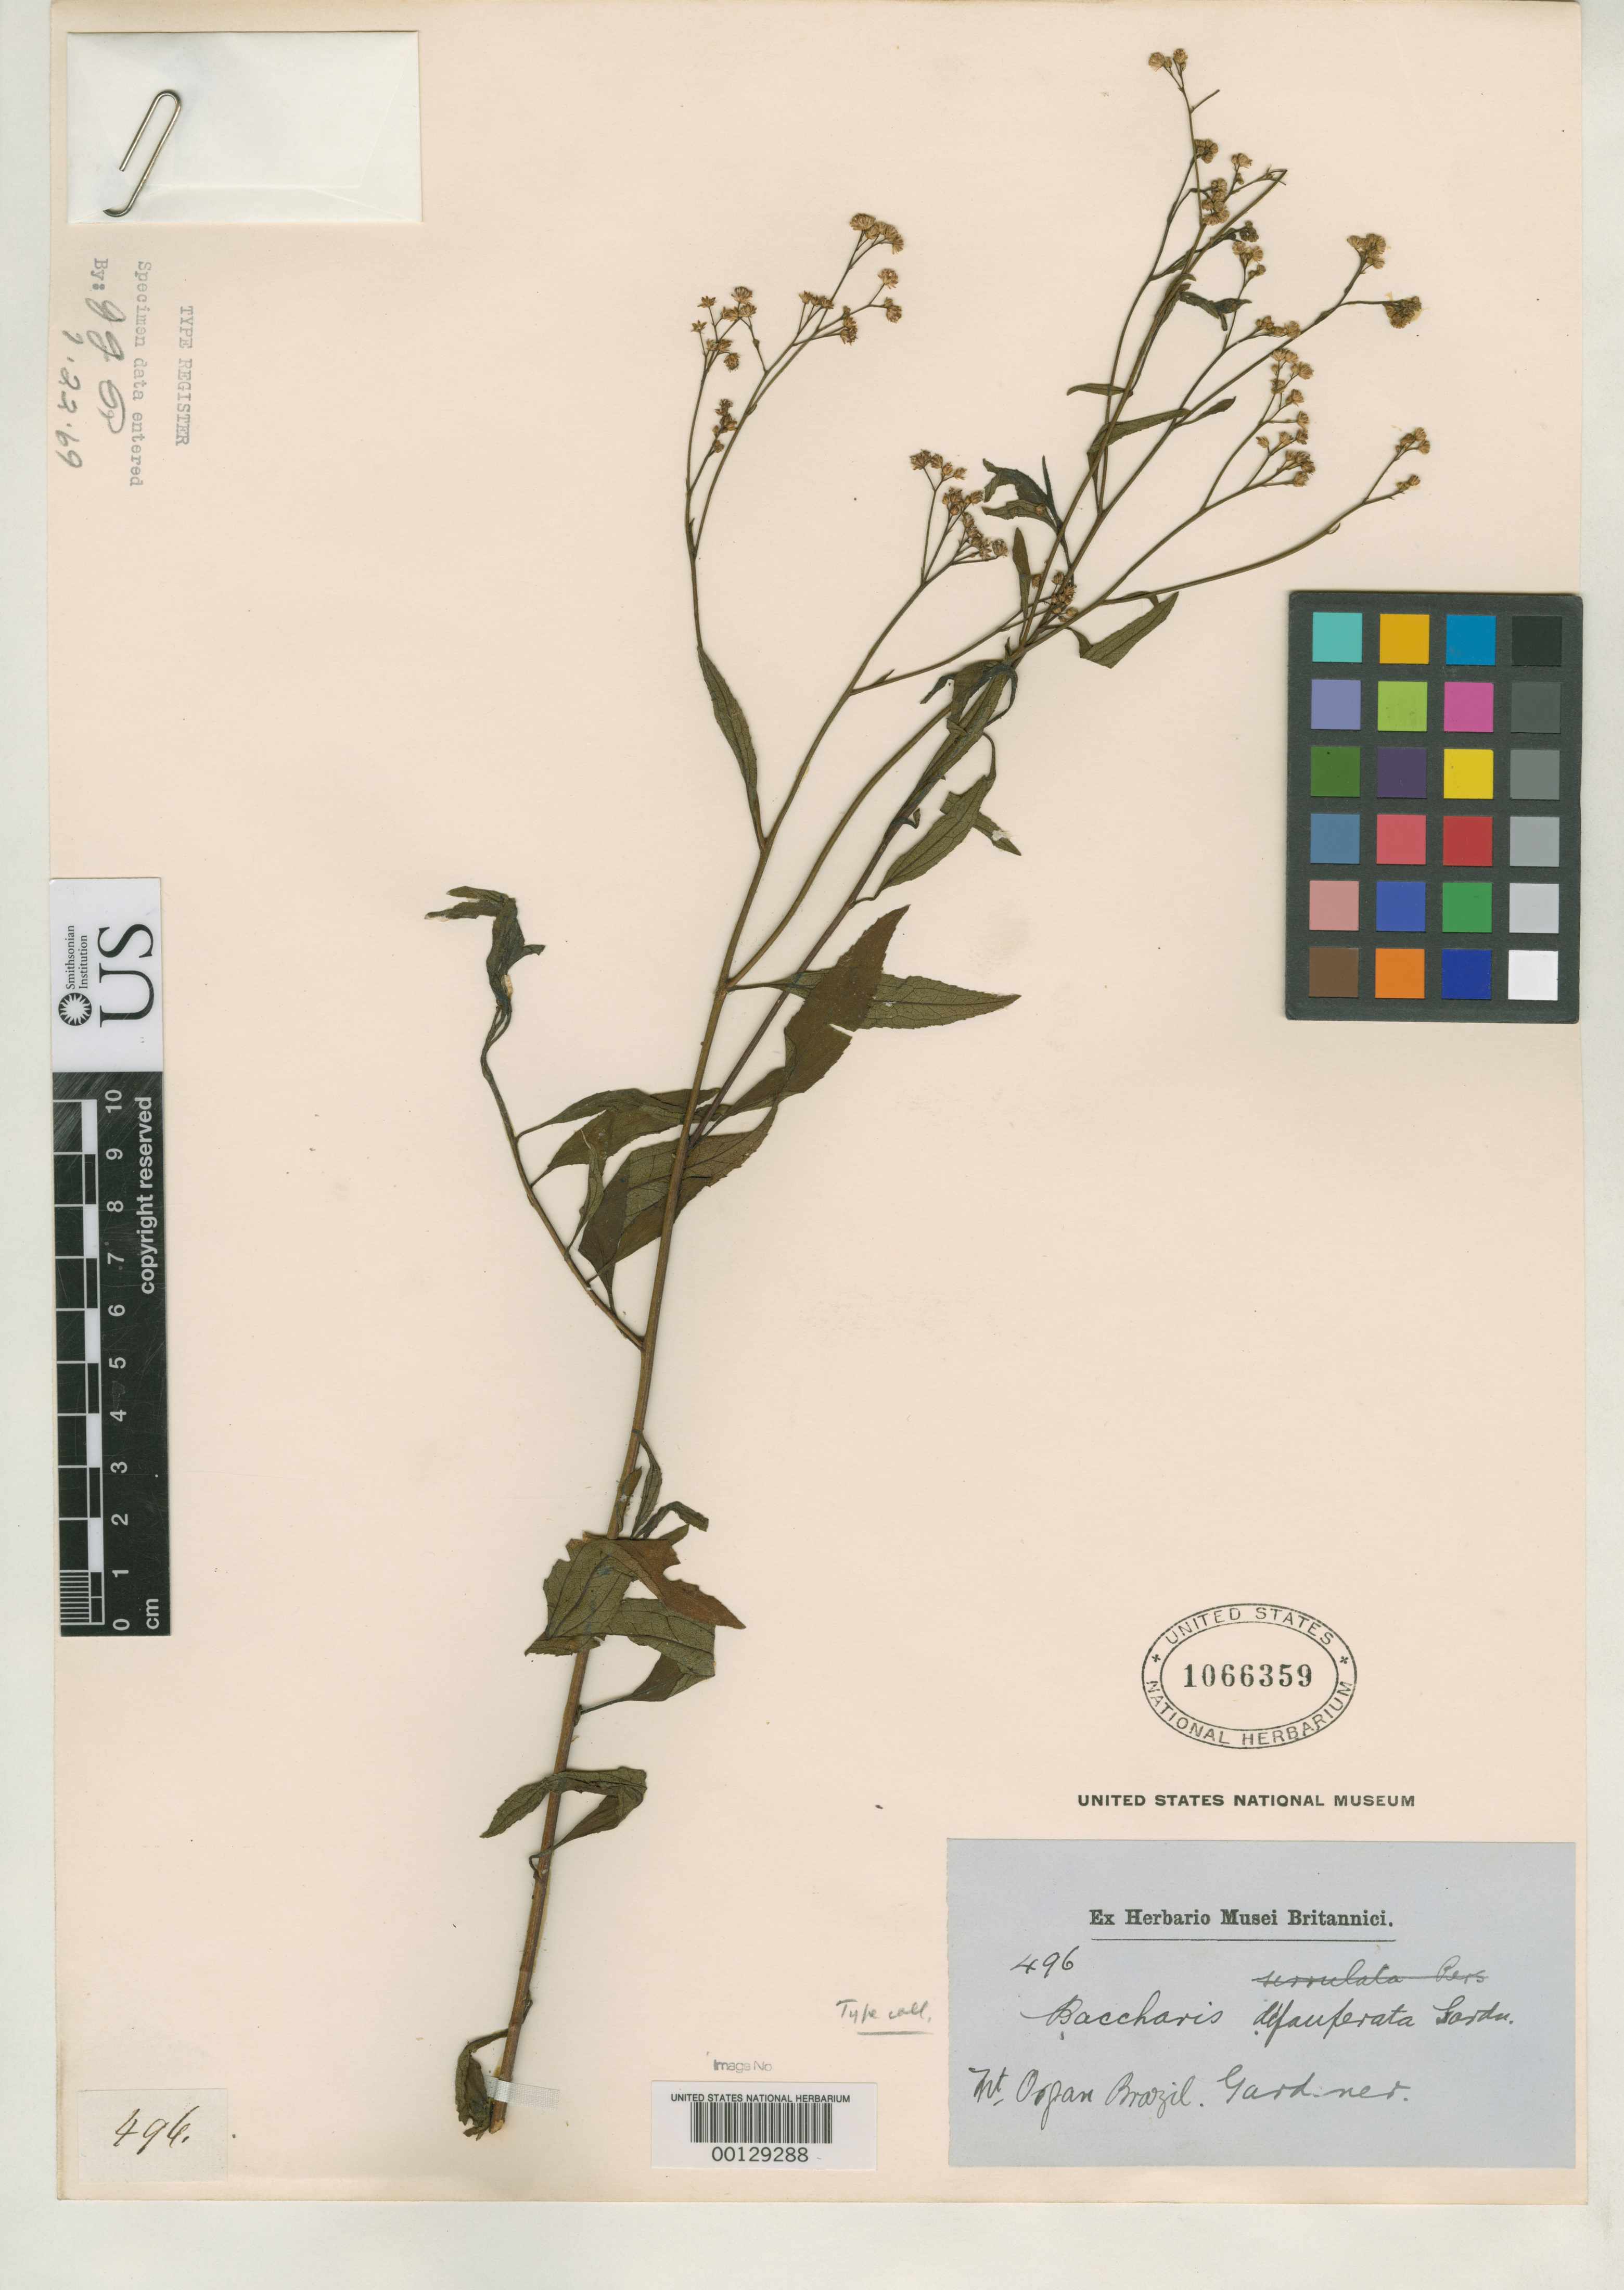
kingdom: Plantae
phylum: Tracheophyta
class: Magnoliopsida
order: Asterales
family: Asteraceae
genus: Baccharis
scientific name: Baccharis depauperata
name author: Gardner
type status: Isotype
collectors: G. Gardner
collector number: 496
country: Brazil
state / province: Rio de Janeiro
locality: Organ Mts.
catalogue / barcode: US 1066359